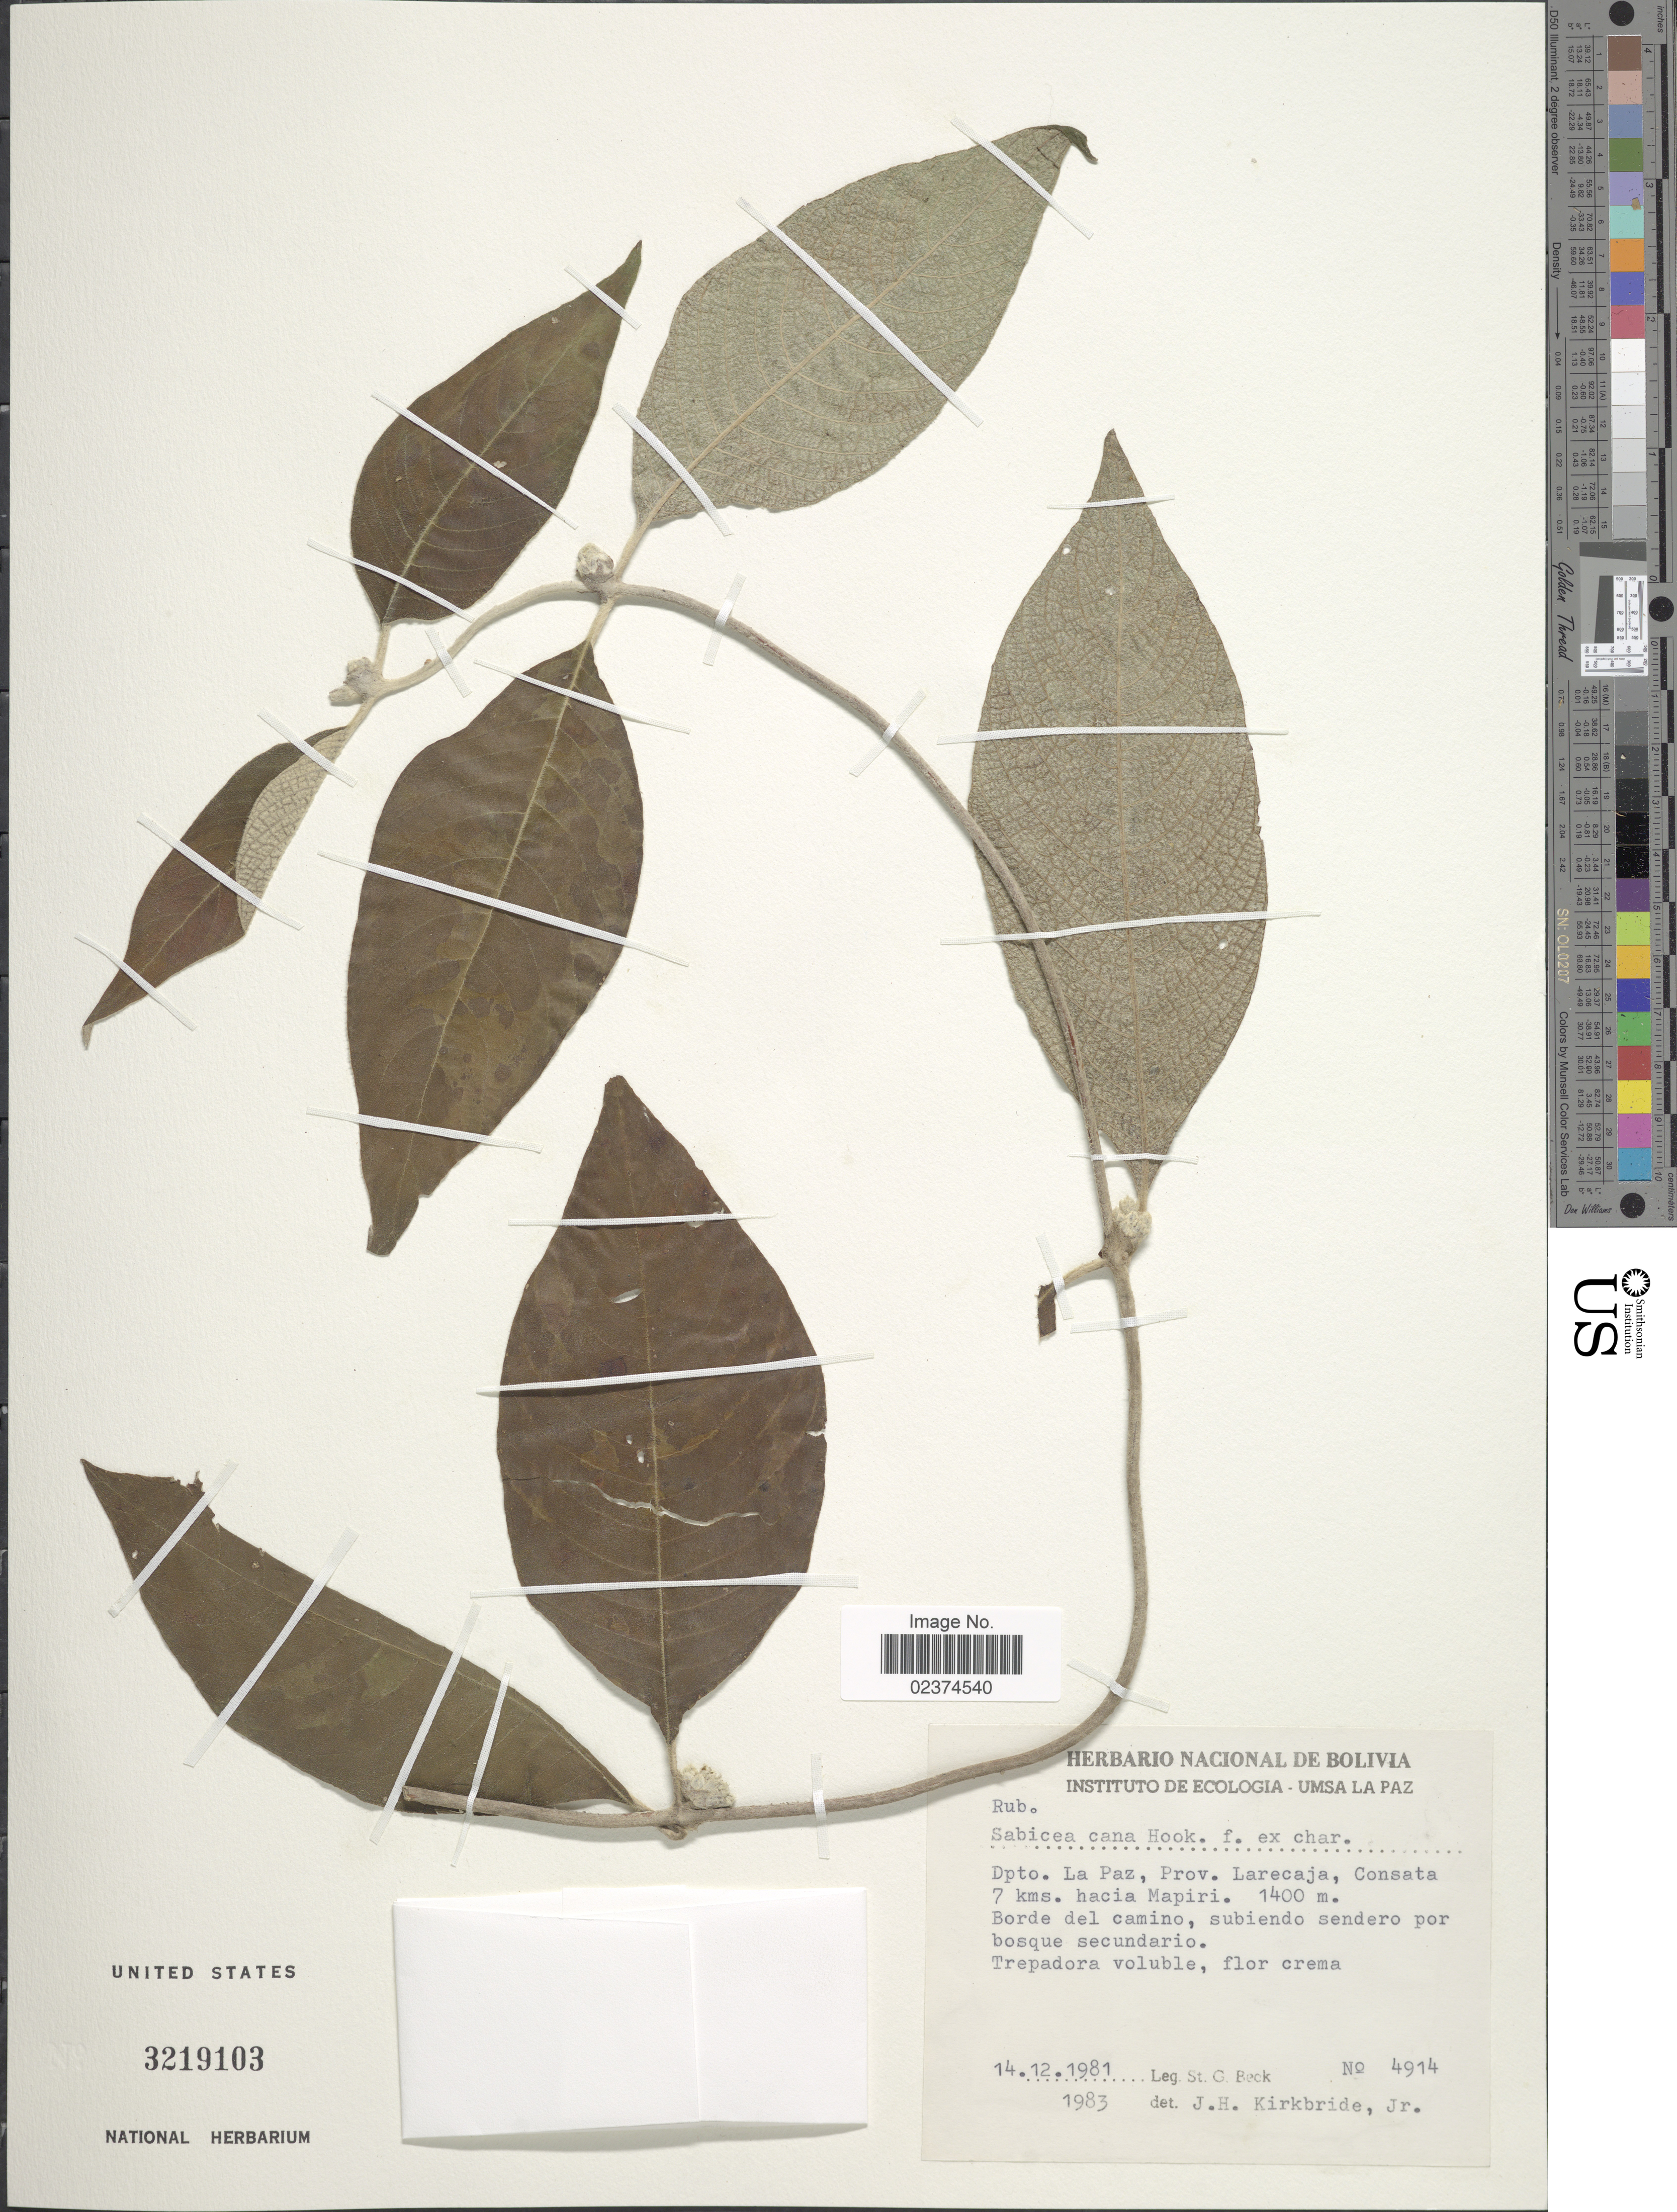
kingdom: Plantae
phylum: Tracheophyta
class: Magnoliopsida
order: Gentianales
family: Rubiaceae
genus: Sabicea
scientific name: Sabicea cana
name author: Hook. f.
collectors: S. G. Beck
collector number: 4914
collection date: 1981-12-14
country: Bolivia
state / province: La Paz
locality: Dpto La Paz, prov. Larecaja, Consata 7 kms. hacia Mapiri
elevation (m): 1400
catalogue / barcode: US 3219103